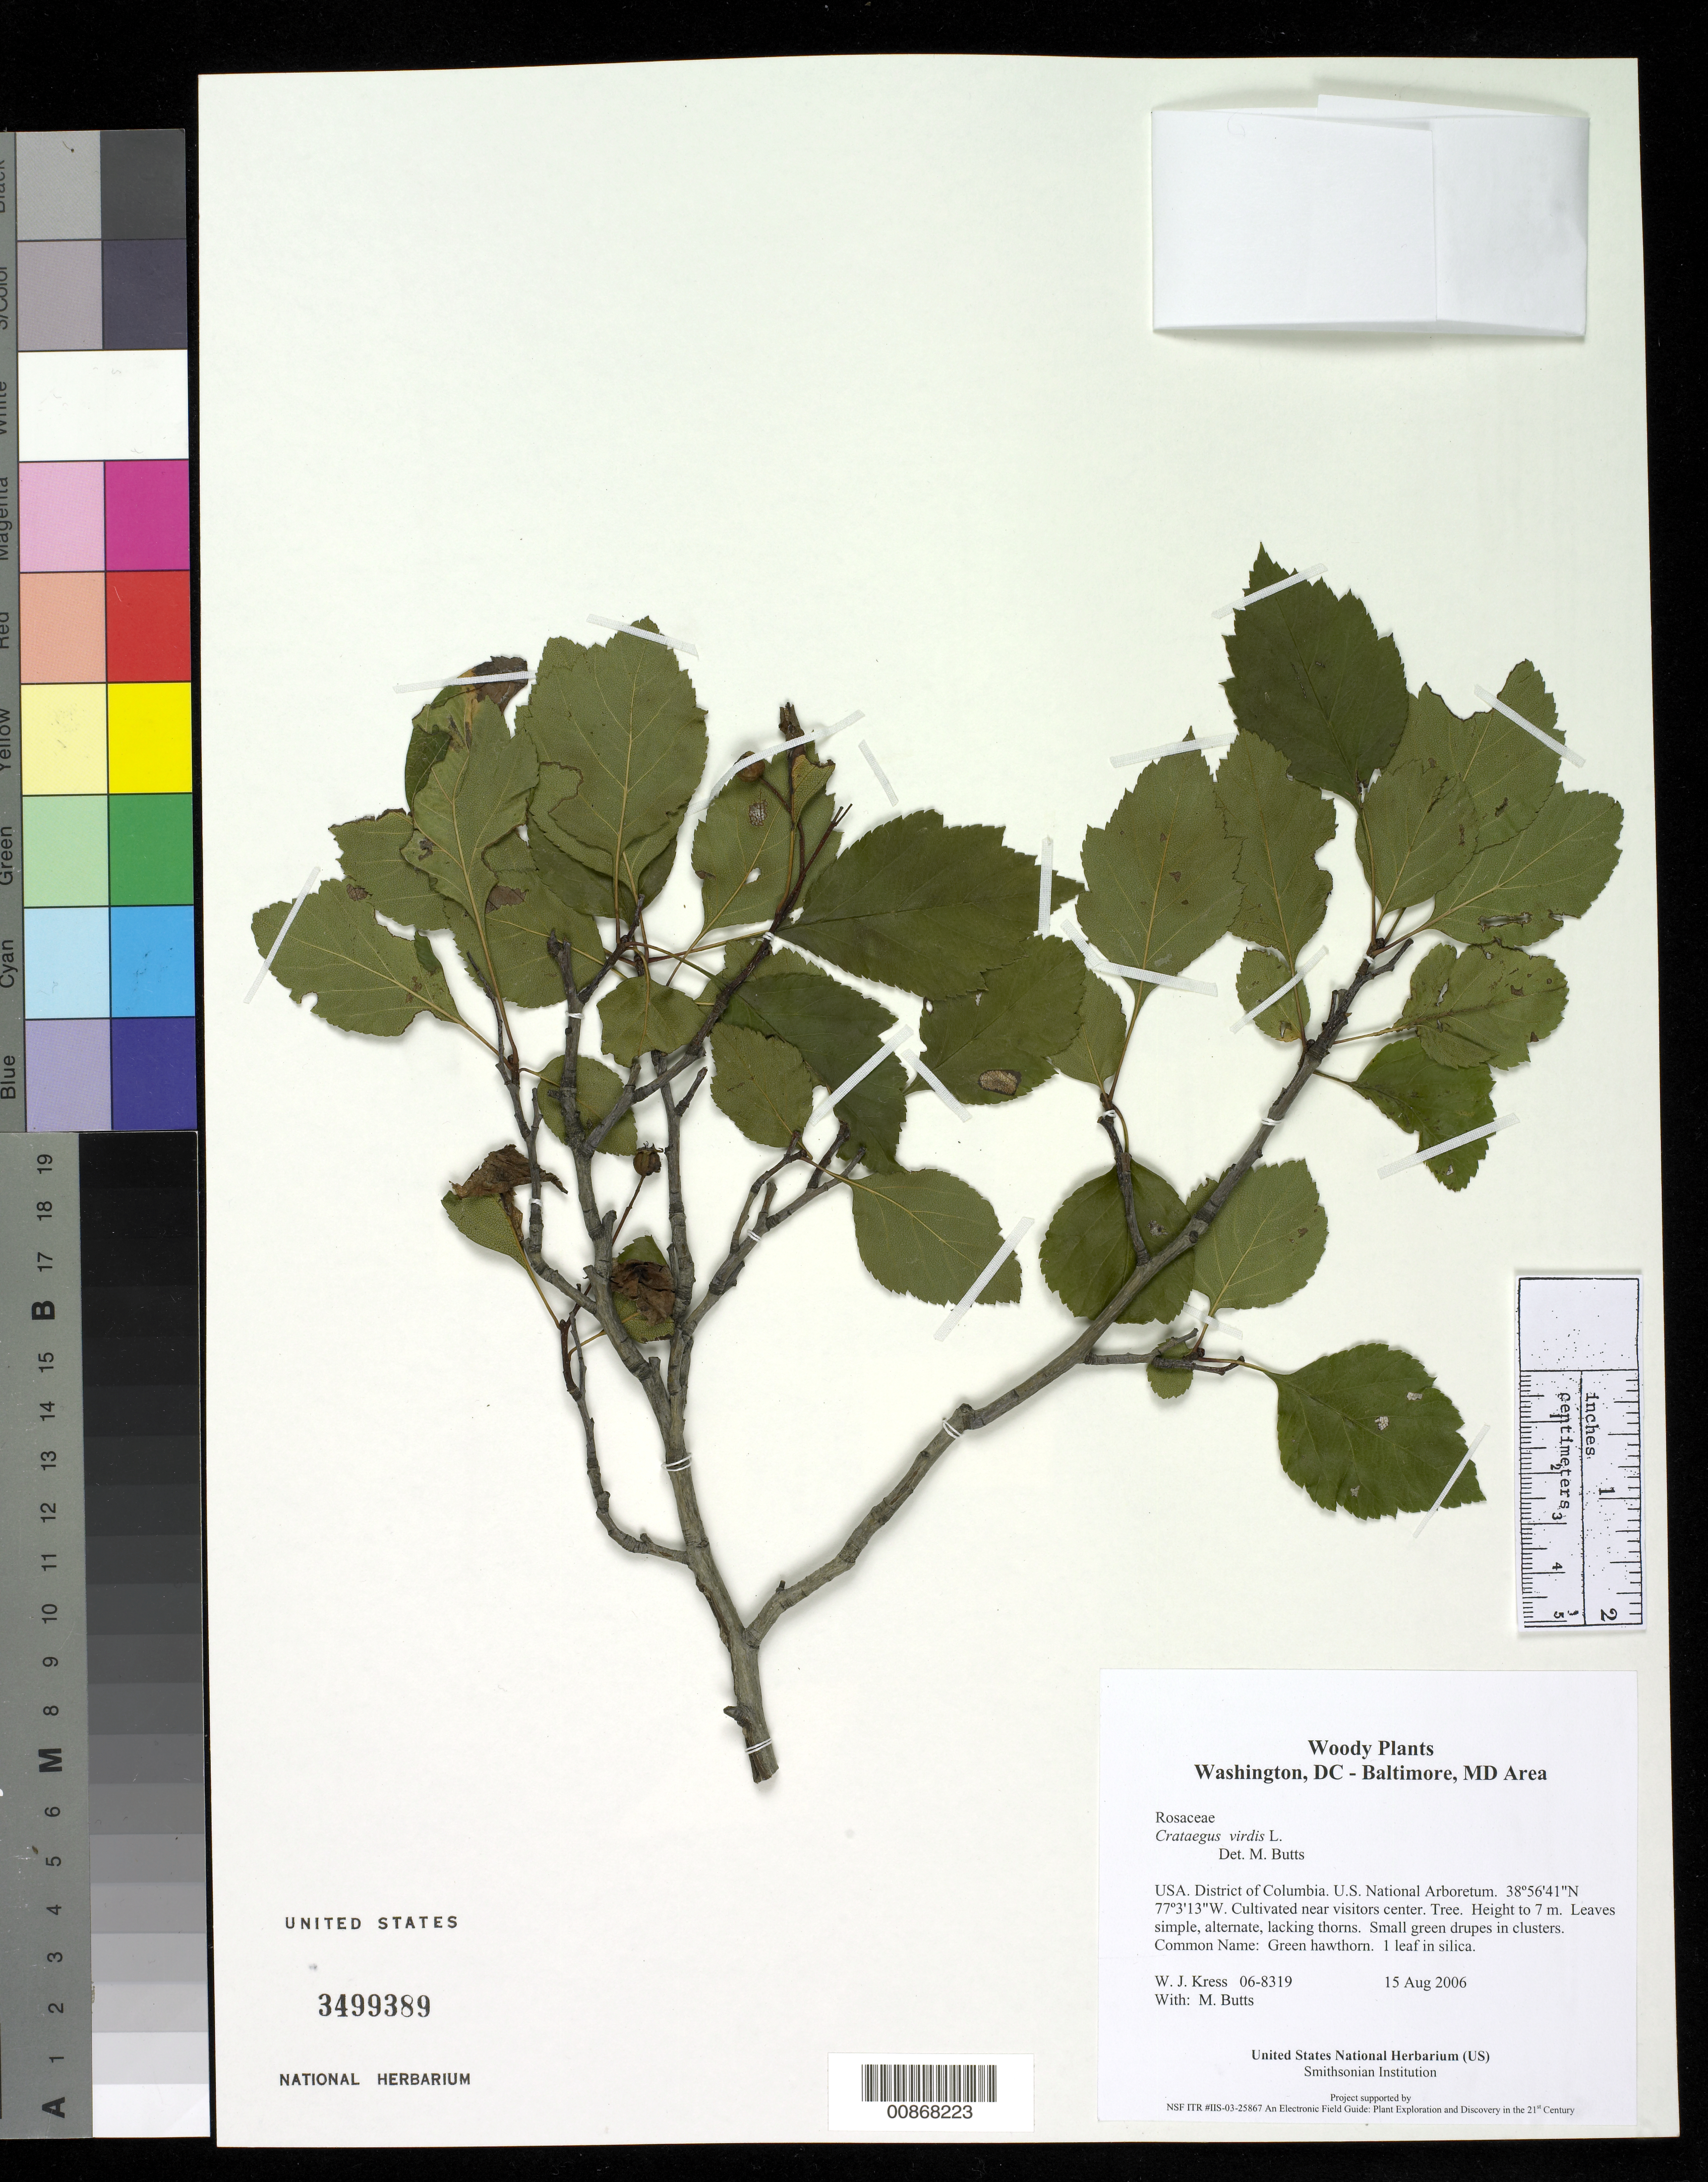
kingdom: Plantae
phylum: Tracheophyta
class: Magnoliopsida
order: Rosales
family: Rosaceae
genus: Crataegus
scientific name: Crataegus viridis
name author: L.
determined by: Butts, M. B.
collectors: W. J. Kress & M. B. Butts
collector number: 06-8319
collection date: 2006-08-15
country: United States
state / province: District of Columbia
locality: U.S. National Arboretum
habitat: Cultivated near visitors center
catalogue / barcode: US 3499389